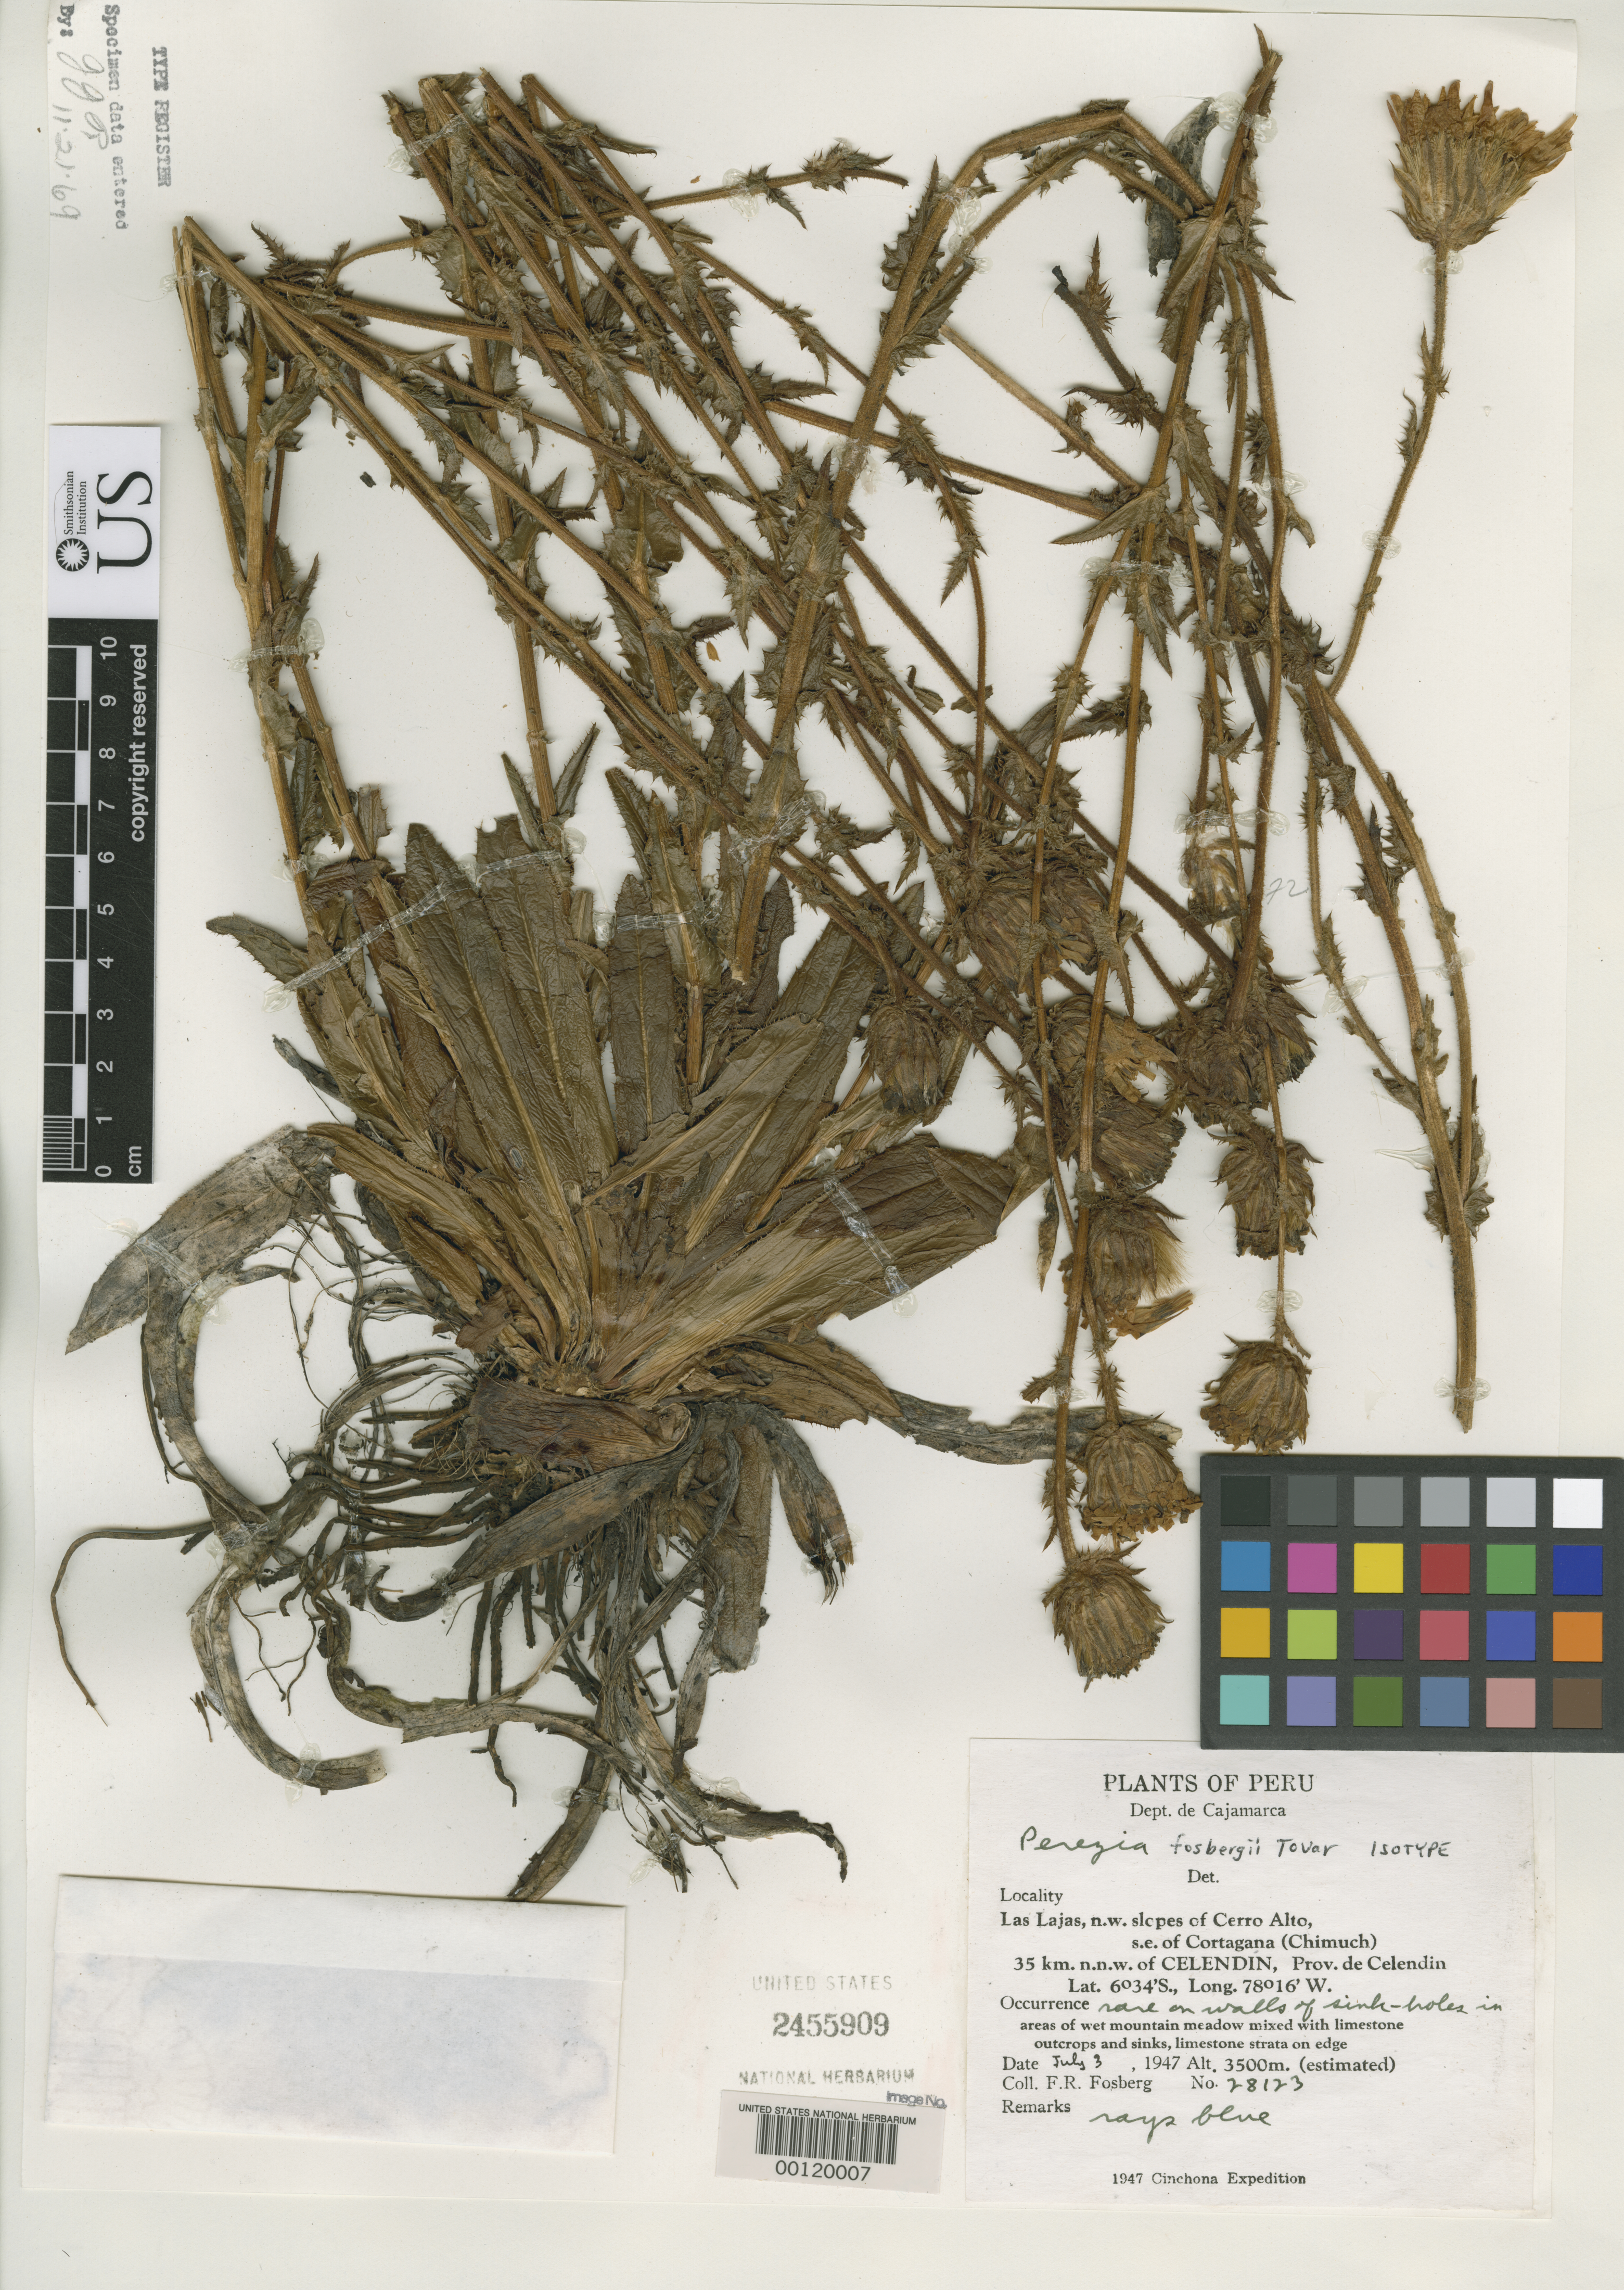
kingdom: Plantae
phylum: Tracheophyta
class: Magnoliopsida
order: Asterales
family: Asteraceae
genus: Perezia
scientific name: Perezia fosbergii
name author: Tovar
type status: Isotype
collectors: F. R. Fosberg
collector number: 28123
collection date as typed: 03 Jul 1947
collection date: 1947-07-03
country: Peru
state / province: Cajamarca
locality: Cartagna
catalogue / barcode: US 2455909